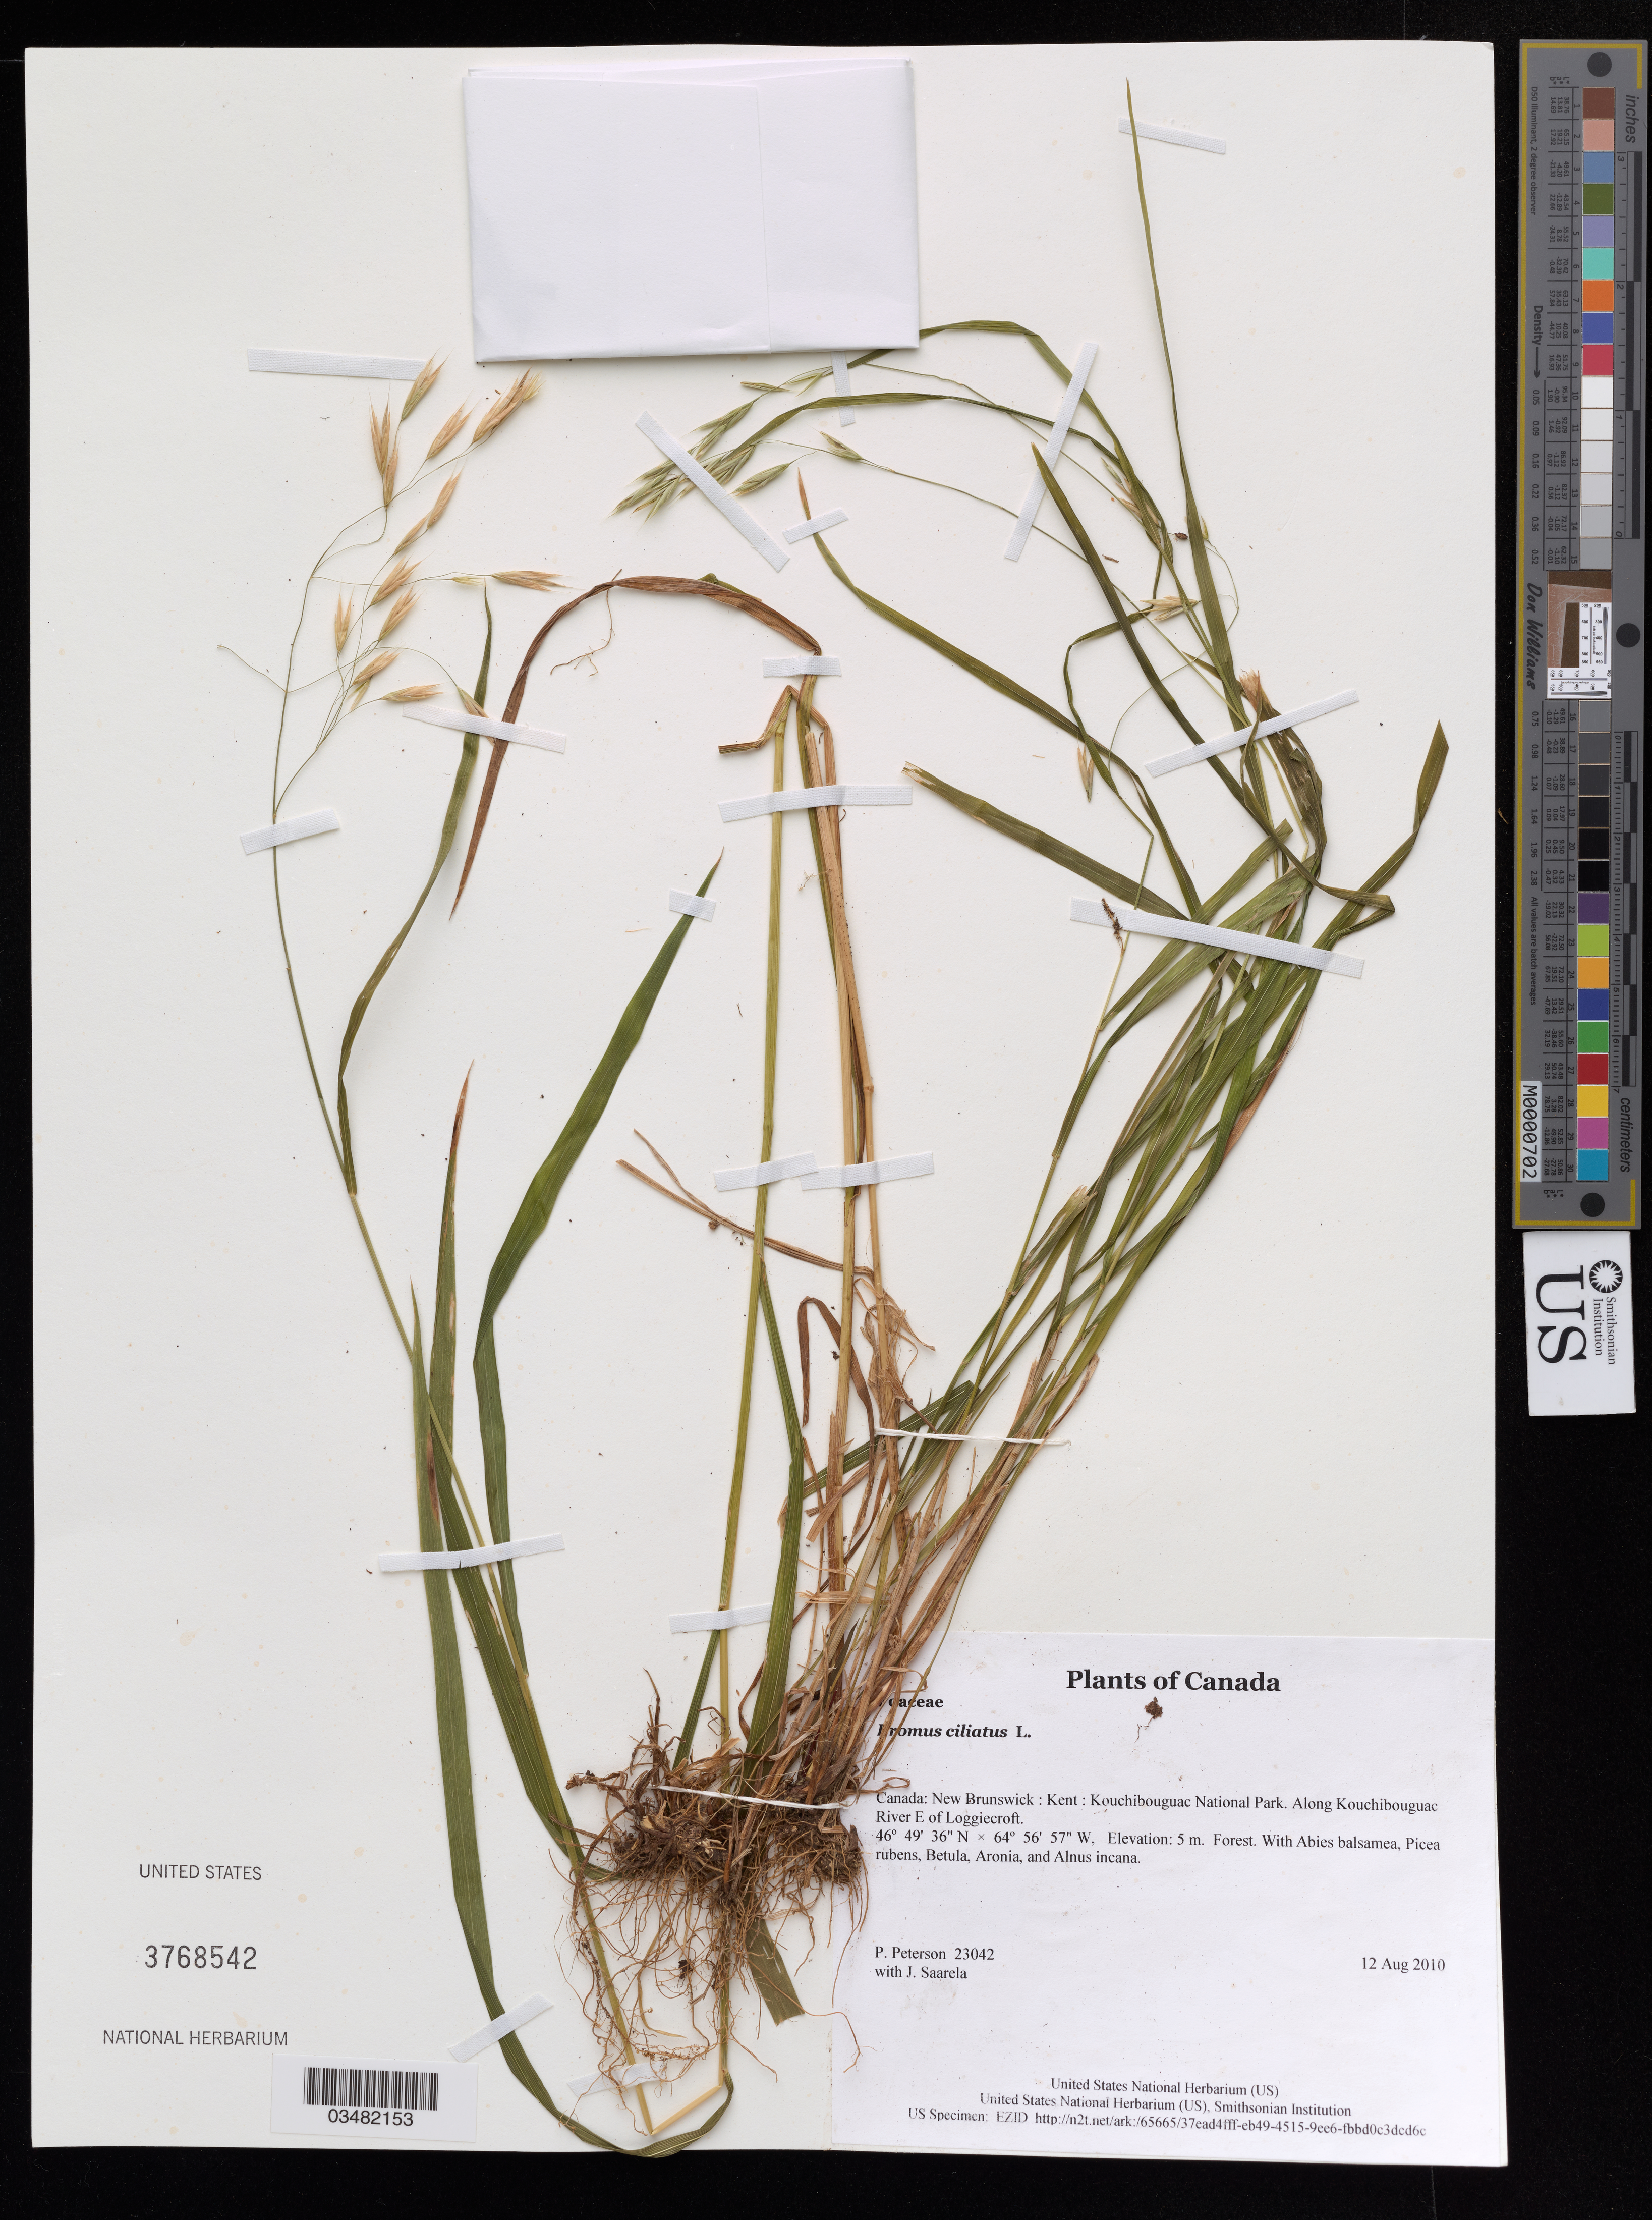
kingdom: Plantae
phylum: Tracheophyta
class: Liliopsida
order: Poales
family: Poaceae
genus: Bromus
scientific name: Bromus ciliatus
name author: L.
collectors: P. M. Peterson & J. Saarela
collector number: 23042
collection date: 2010-08-12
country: Canada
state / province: New Brunswick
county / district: Kent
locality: Kouchibouguac National Park. Along Kouchibouguac River E of Loggiecroft.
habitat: Forest.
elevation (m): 5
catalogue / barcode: US 3768542